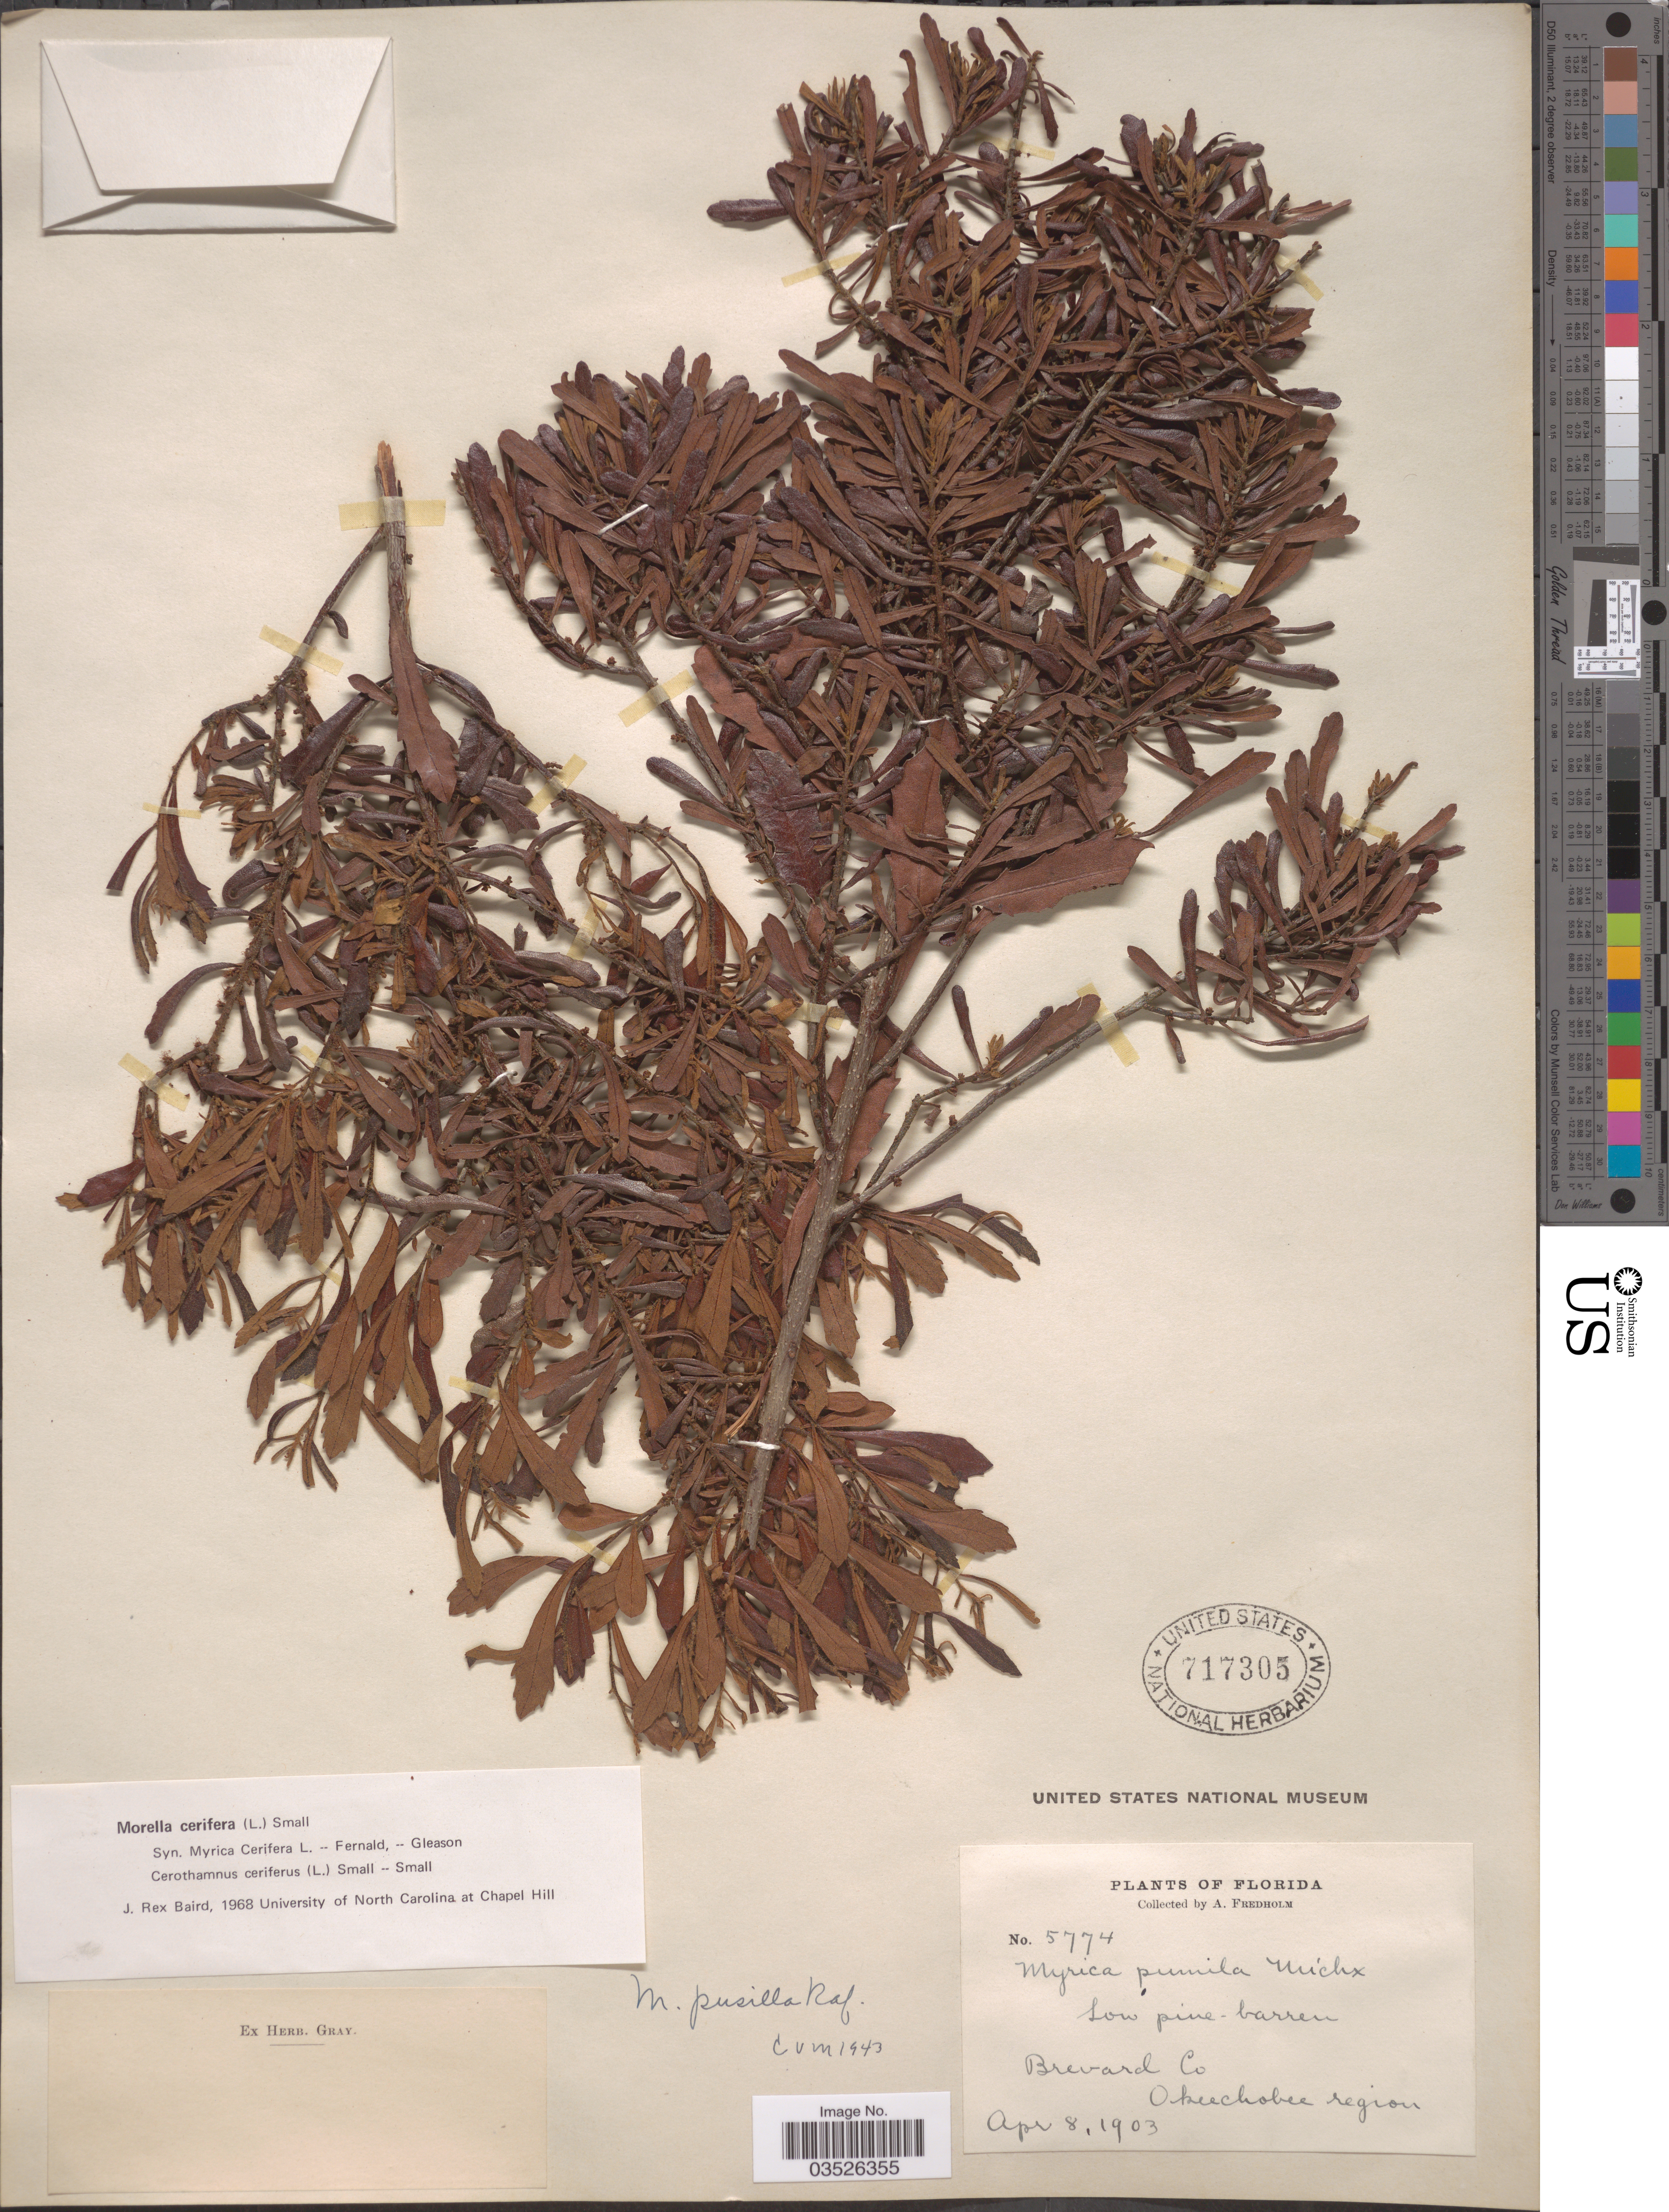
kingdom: Plantae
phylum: Tracheophyta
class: Magnoliopsida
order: Fagales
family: Myricaceae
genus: Morella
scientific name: Morella pumila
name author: (Michx.) Small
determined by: Strong, Mark T., (BOT), Smithsonian Institution - National Museum of Natural History (UNITED STATES)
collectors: A. Fredholm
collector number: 5774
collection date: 1903-04-08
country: United States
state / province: Florida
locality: Brevard Co. Okeechobee region.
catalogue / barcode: US 717305